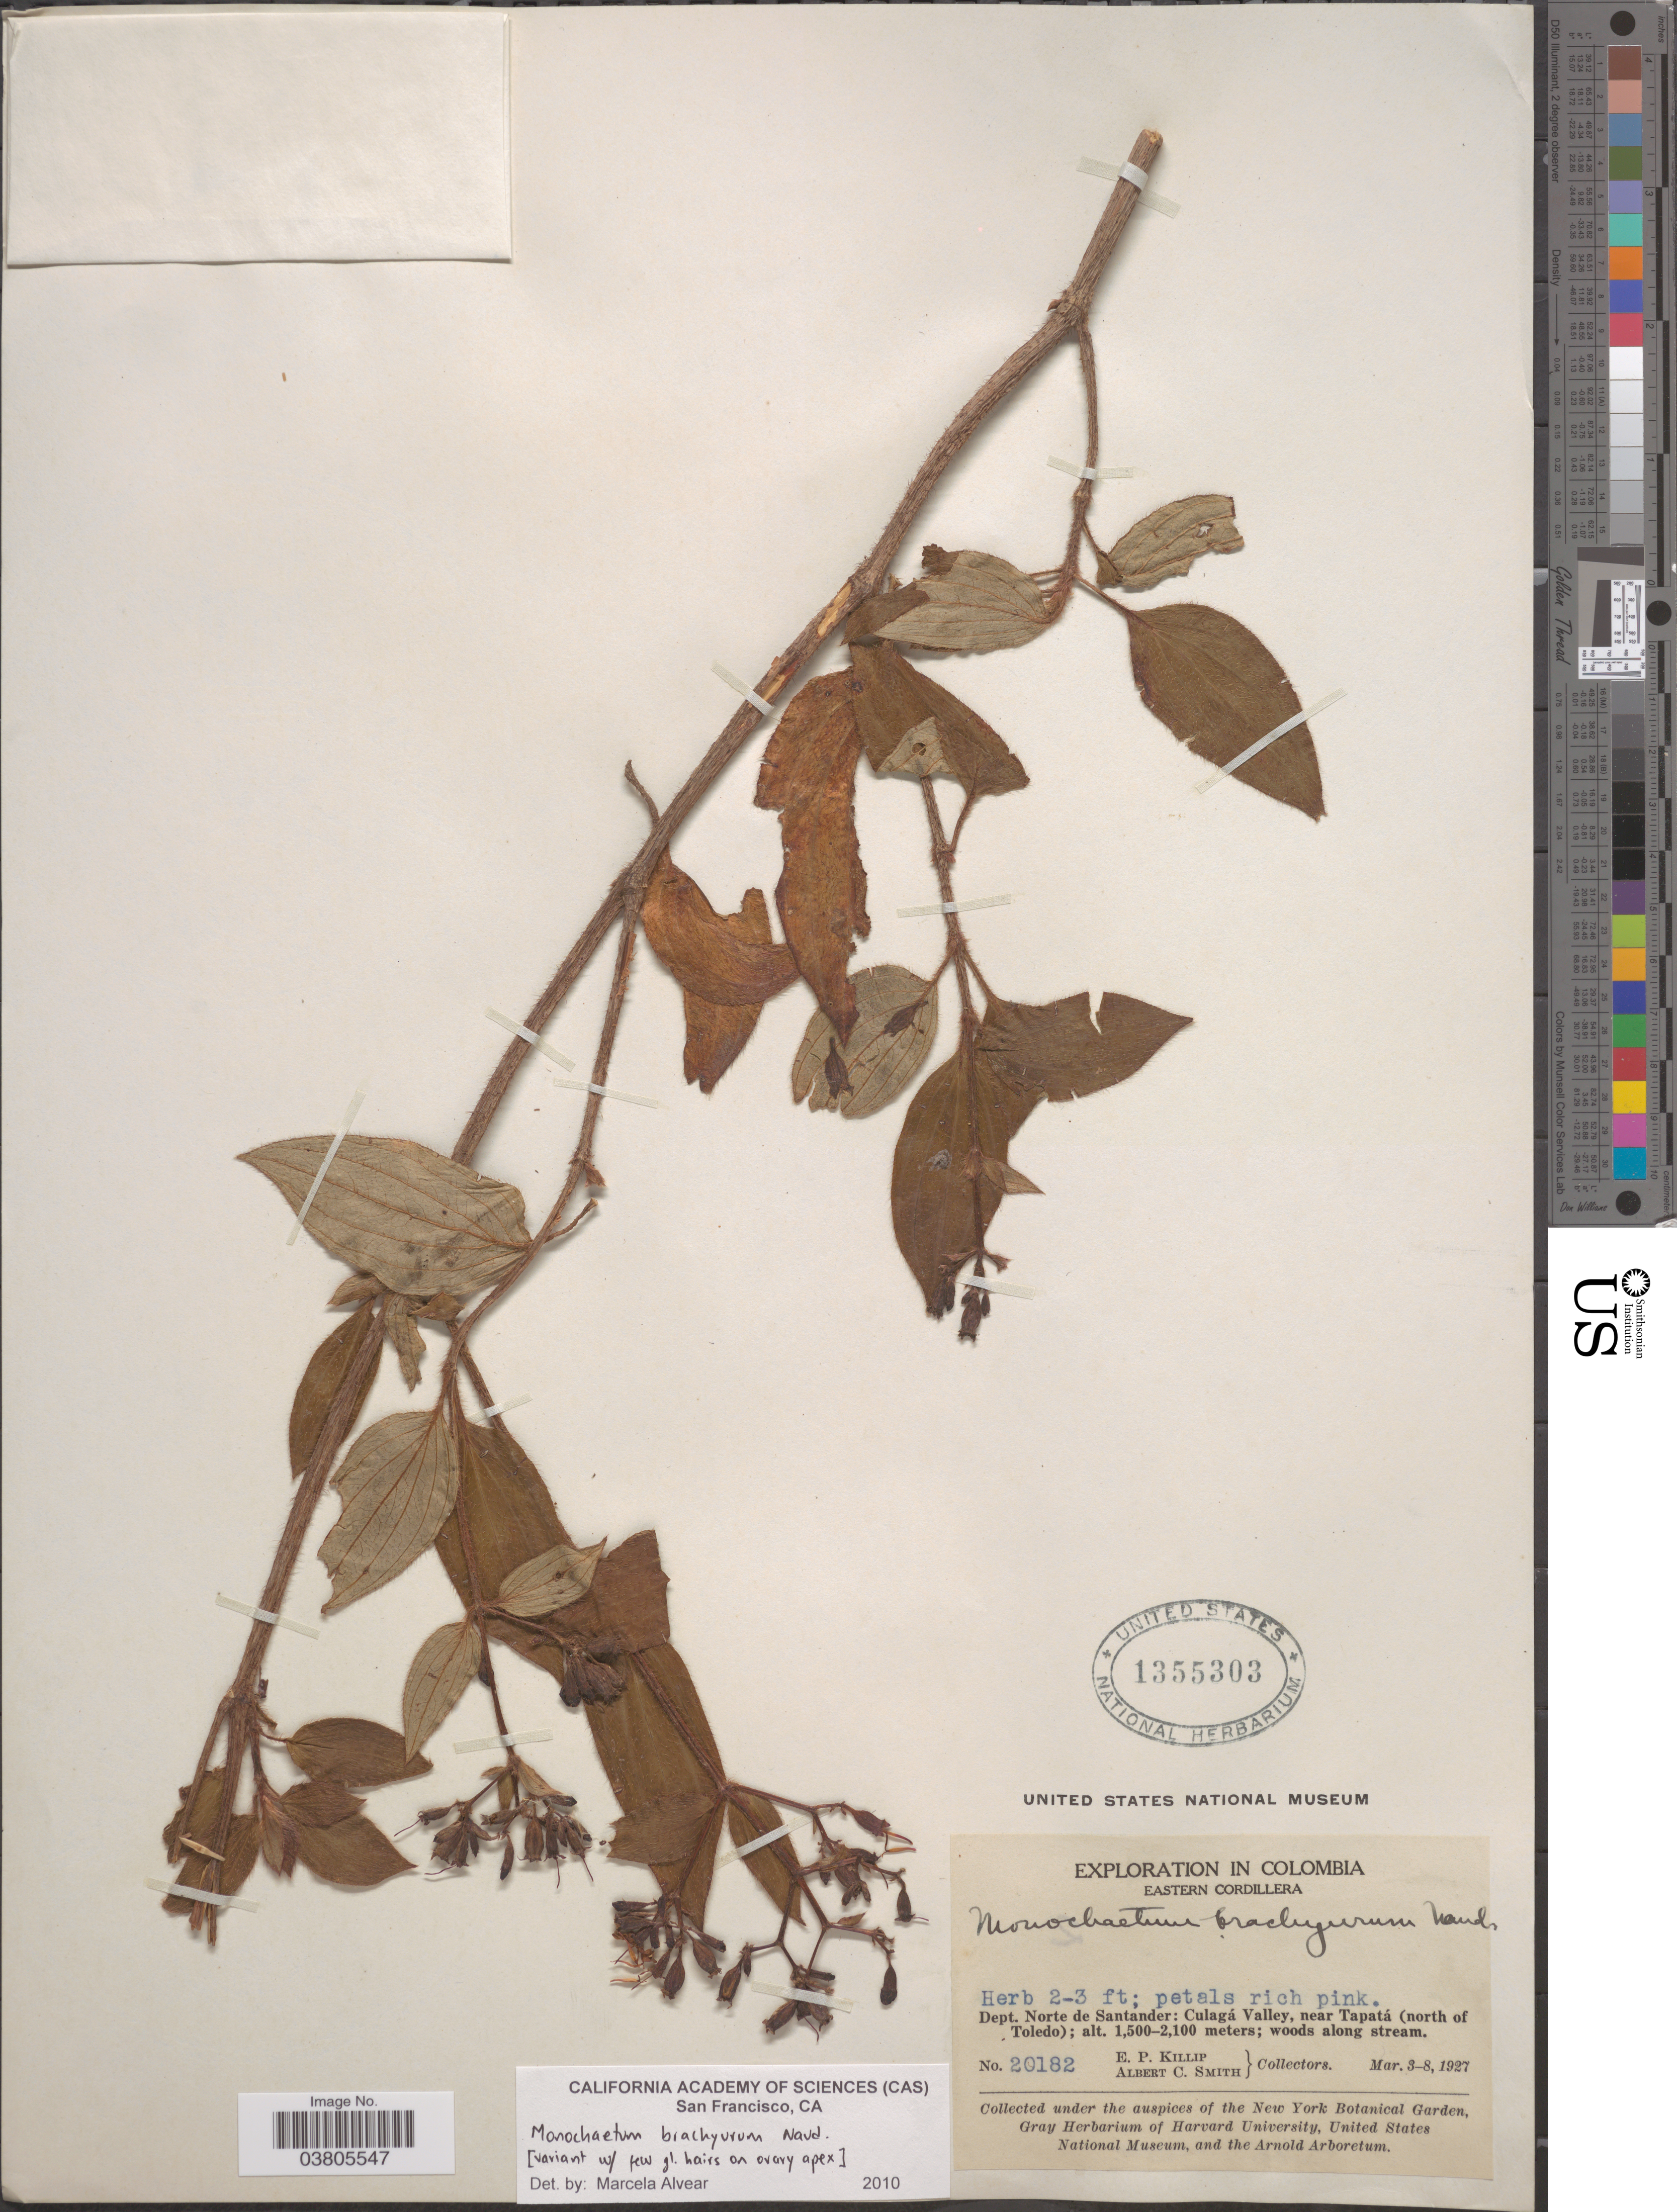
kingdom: Plantae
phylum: Tracheophyta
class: Magnoliopsida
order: Myrtales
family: Melastomataceae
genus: Monochaetum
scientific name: Monochaetum brachyurum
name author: Naudin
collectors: E. P. Killip & A. C. Smith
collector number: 20182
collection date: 1927-03-03/1927-03-08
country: Colombia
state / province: Norte de Santander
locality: Eastern Cordillera. Dept. Norte de Santander: Culagá Valley, near Tapatá (north of Toledo).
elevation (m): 1500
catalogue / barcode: US 1355303